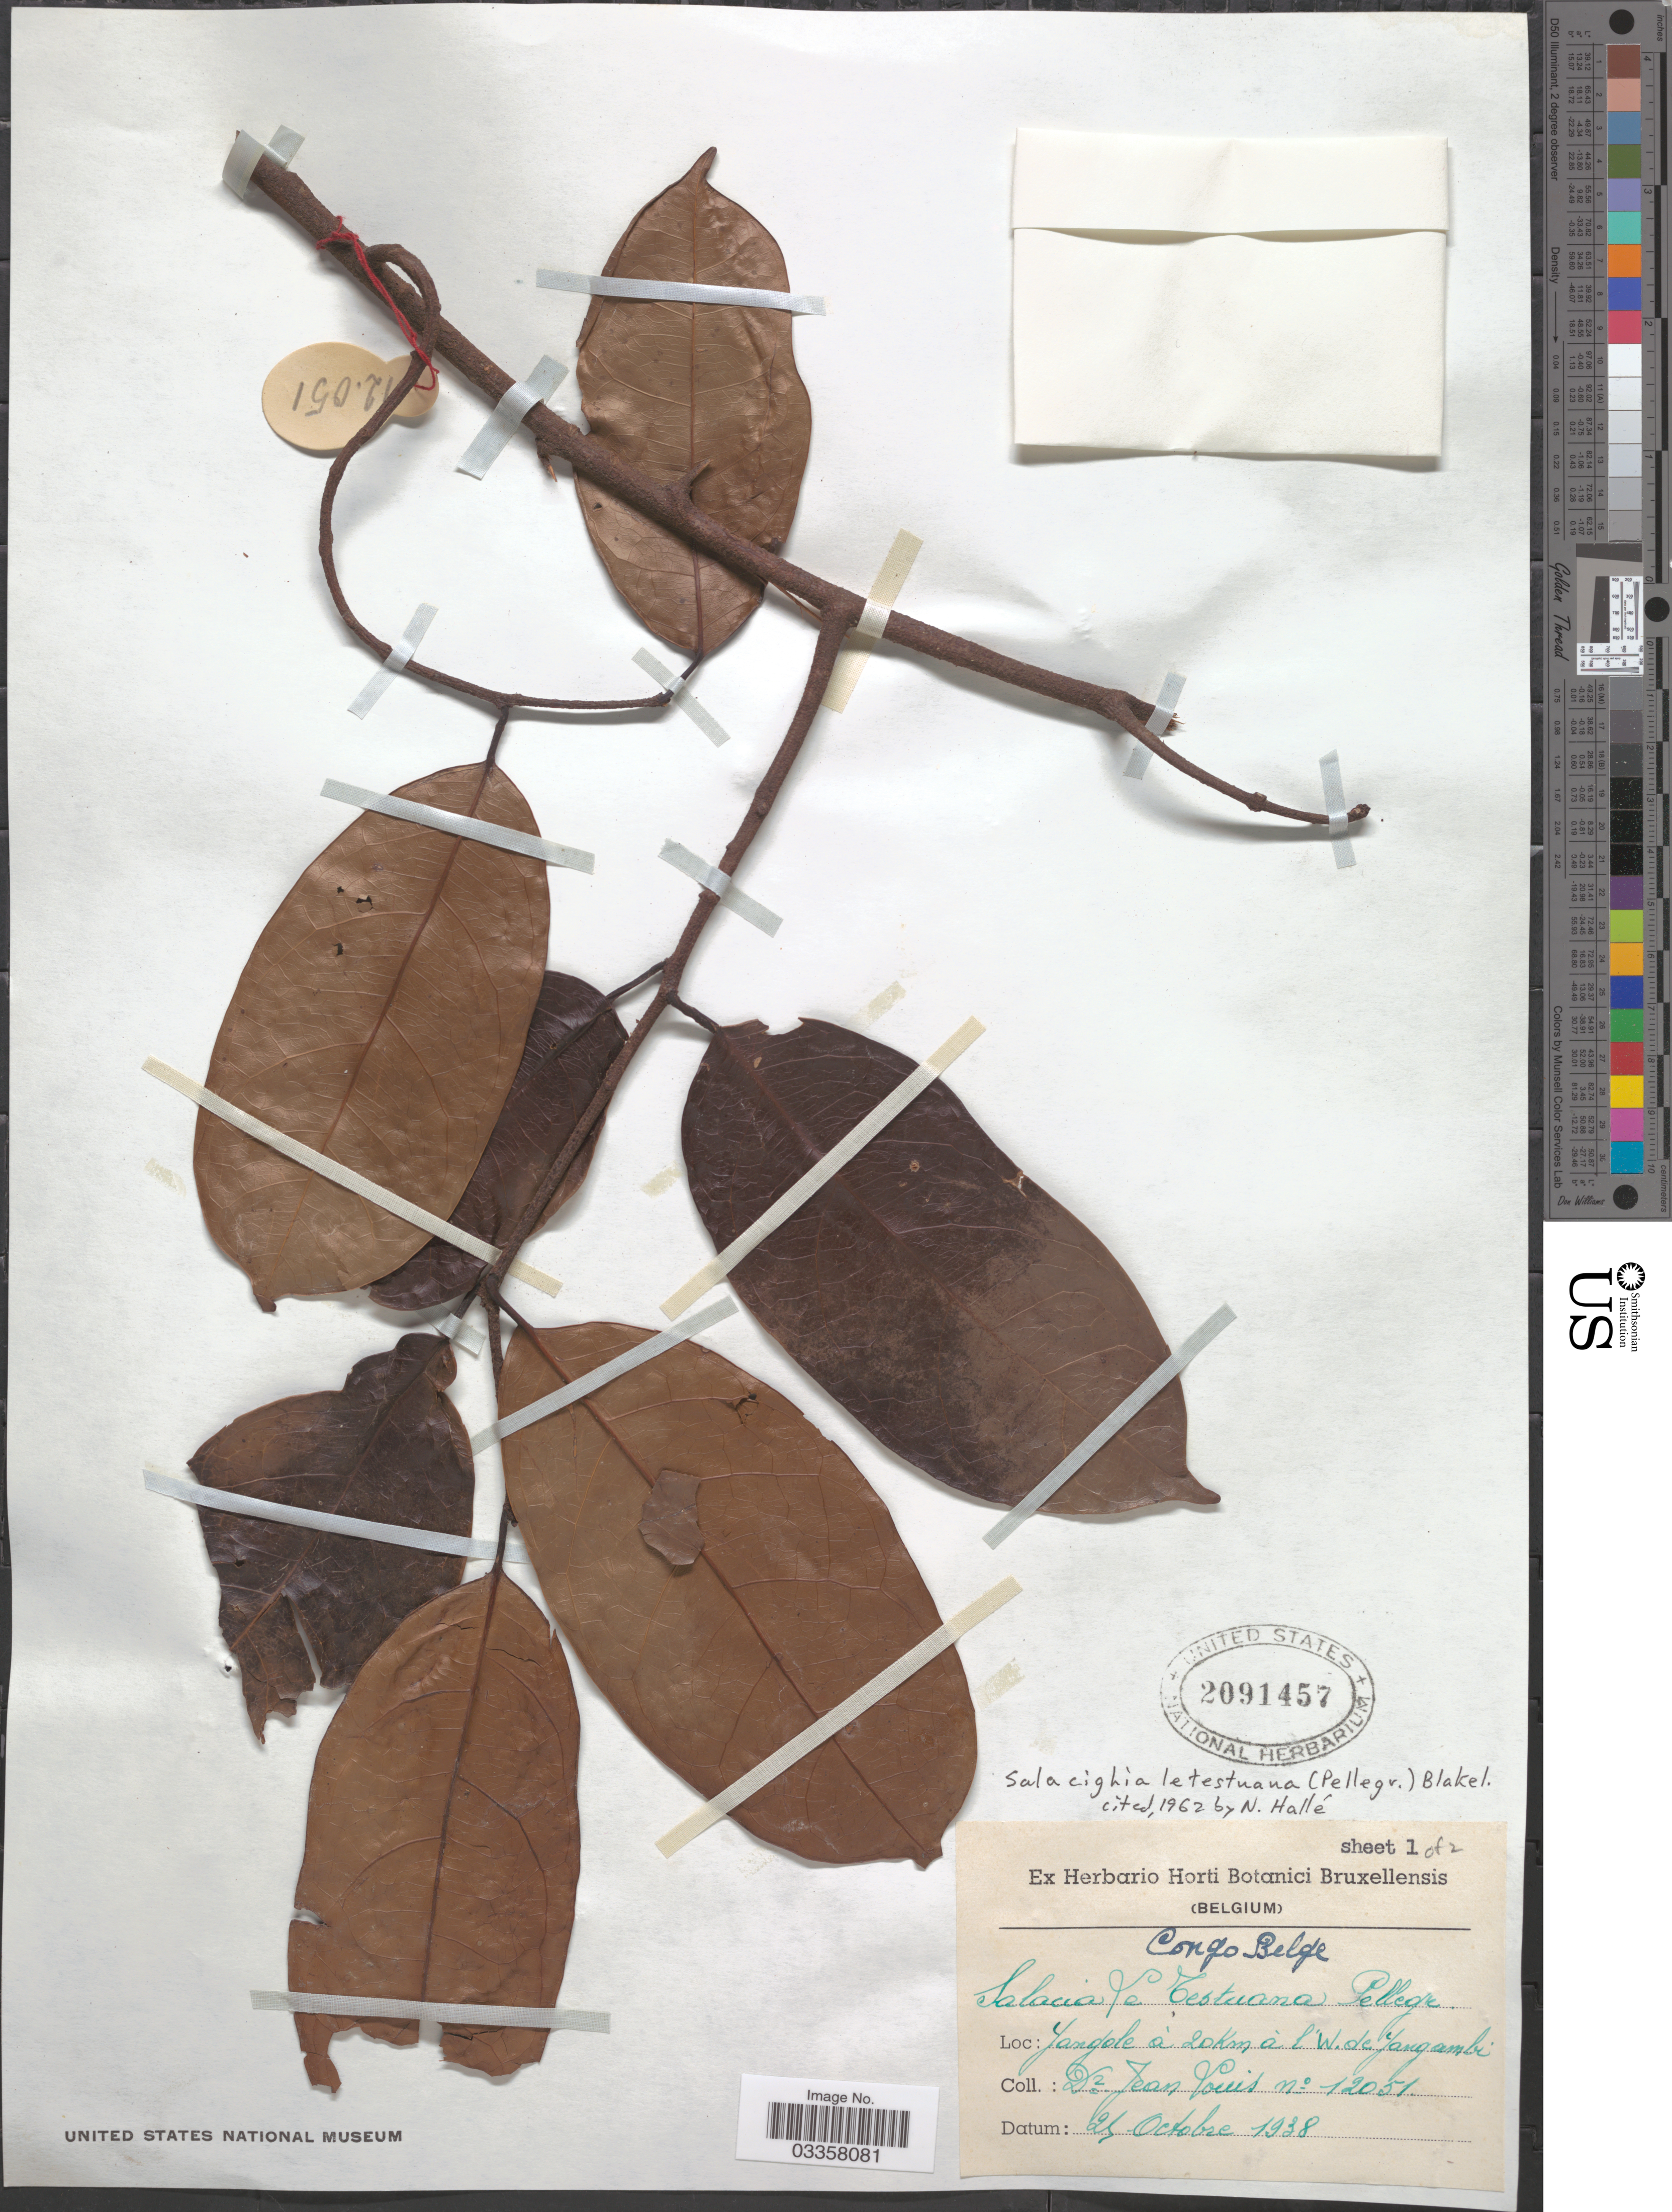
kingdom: Plantae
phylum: Tracheophyta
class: Magnoliopsida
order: Celastrales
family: Celastraceae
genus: Salacighia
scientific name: Salacighia letestuana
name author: (Pellegr.) Blakelock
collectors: J. Louis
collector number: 12051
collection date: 1938-10-25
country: Congo, Democratic Republic of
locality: Congo Belge, Yangole á 20 Km á l'W. de Yangambi.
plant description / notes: cited by N. Hallé, 1962, updated to currently accepted name, 2025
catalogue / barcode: US 2091457